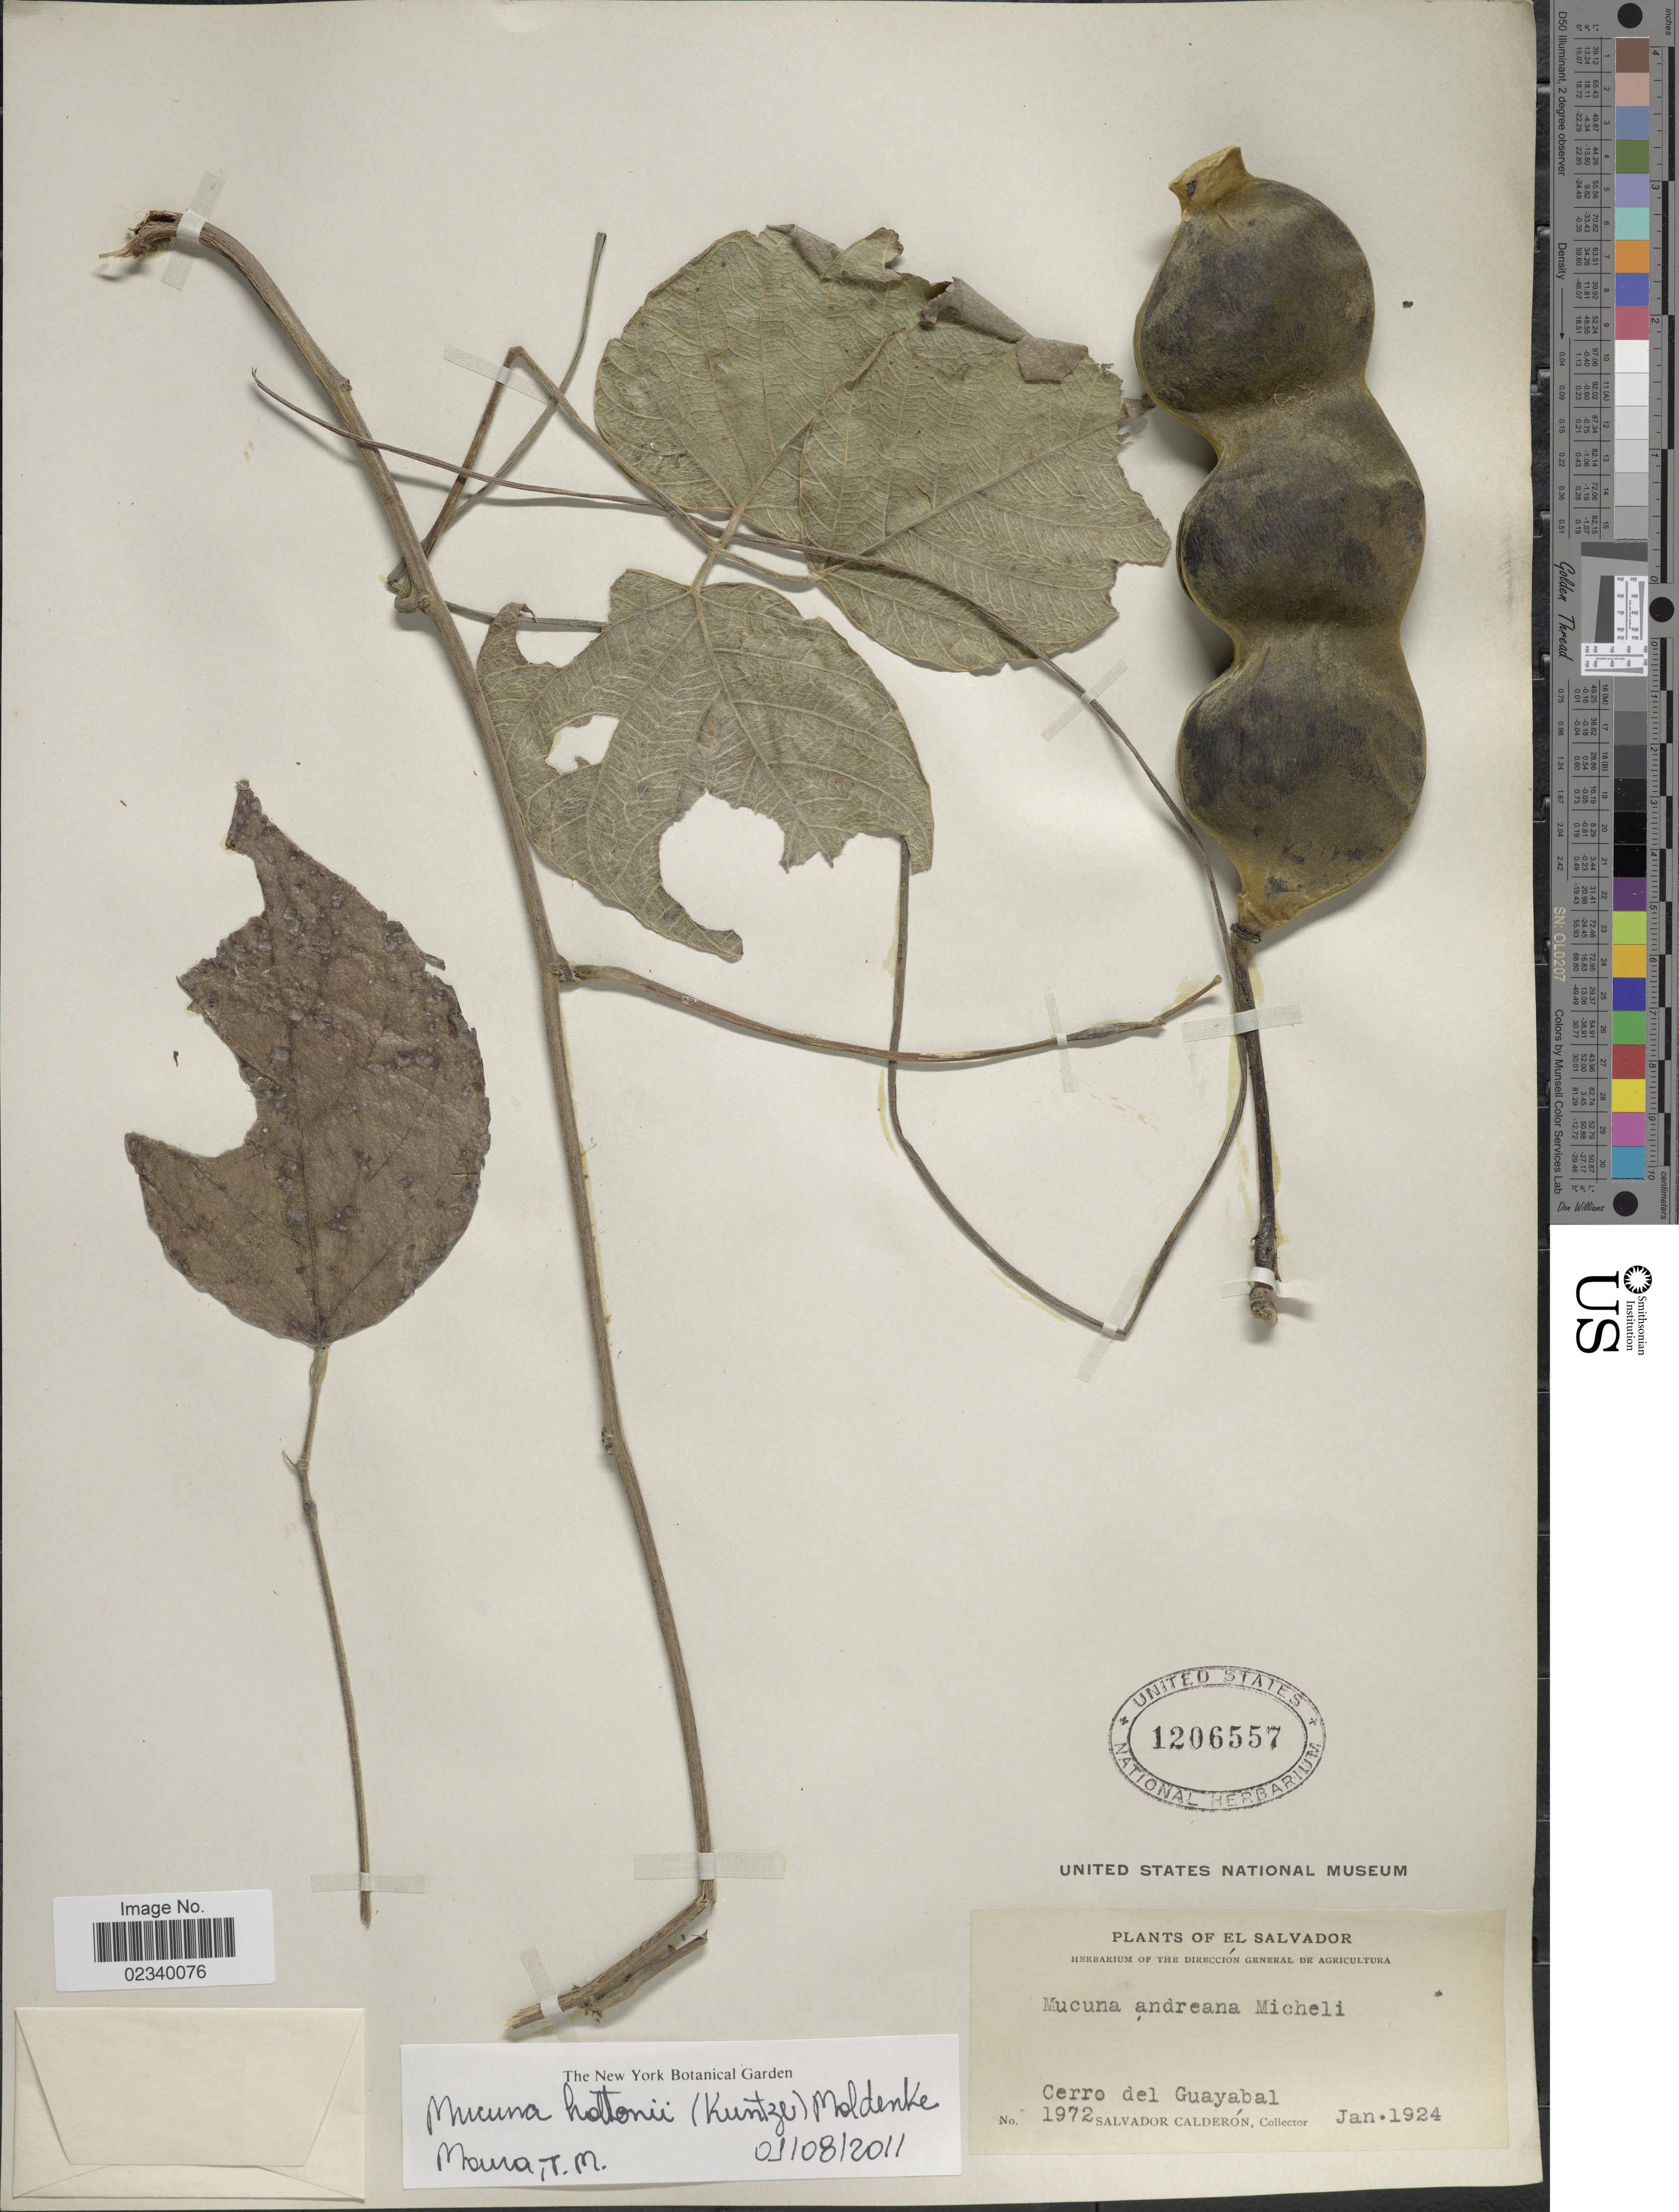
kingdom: Plantae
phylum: Tracheophyta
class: Magnoliopsida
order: Fabales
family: Fabaceae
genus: Mucuna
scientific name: Mucuna holtonii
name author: (Kuntze) Moldenke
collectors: S. Calderón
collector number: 1972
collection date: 1924-01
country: El Salvador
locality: Cerro del Guayabal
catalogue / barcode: US 1206557